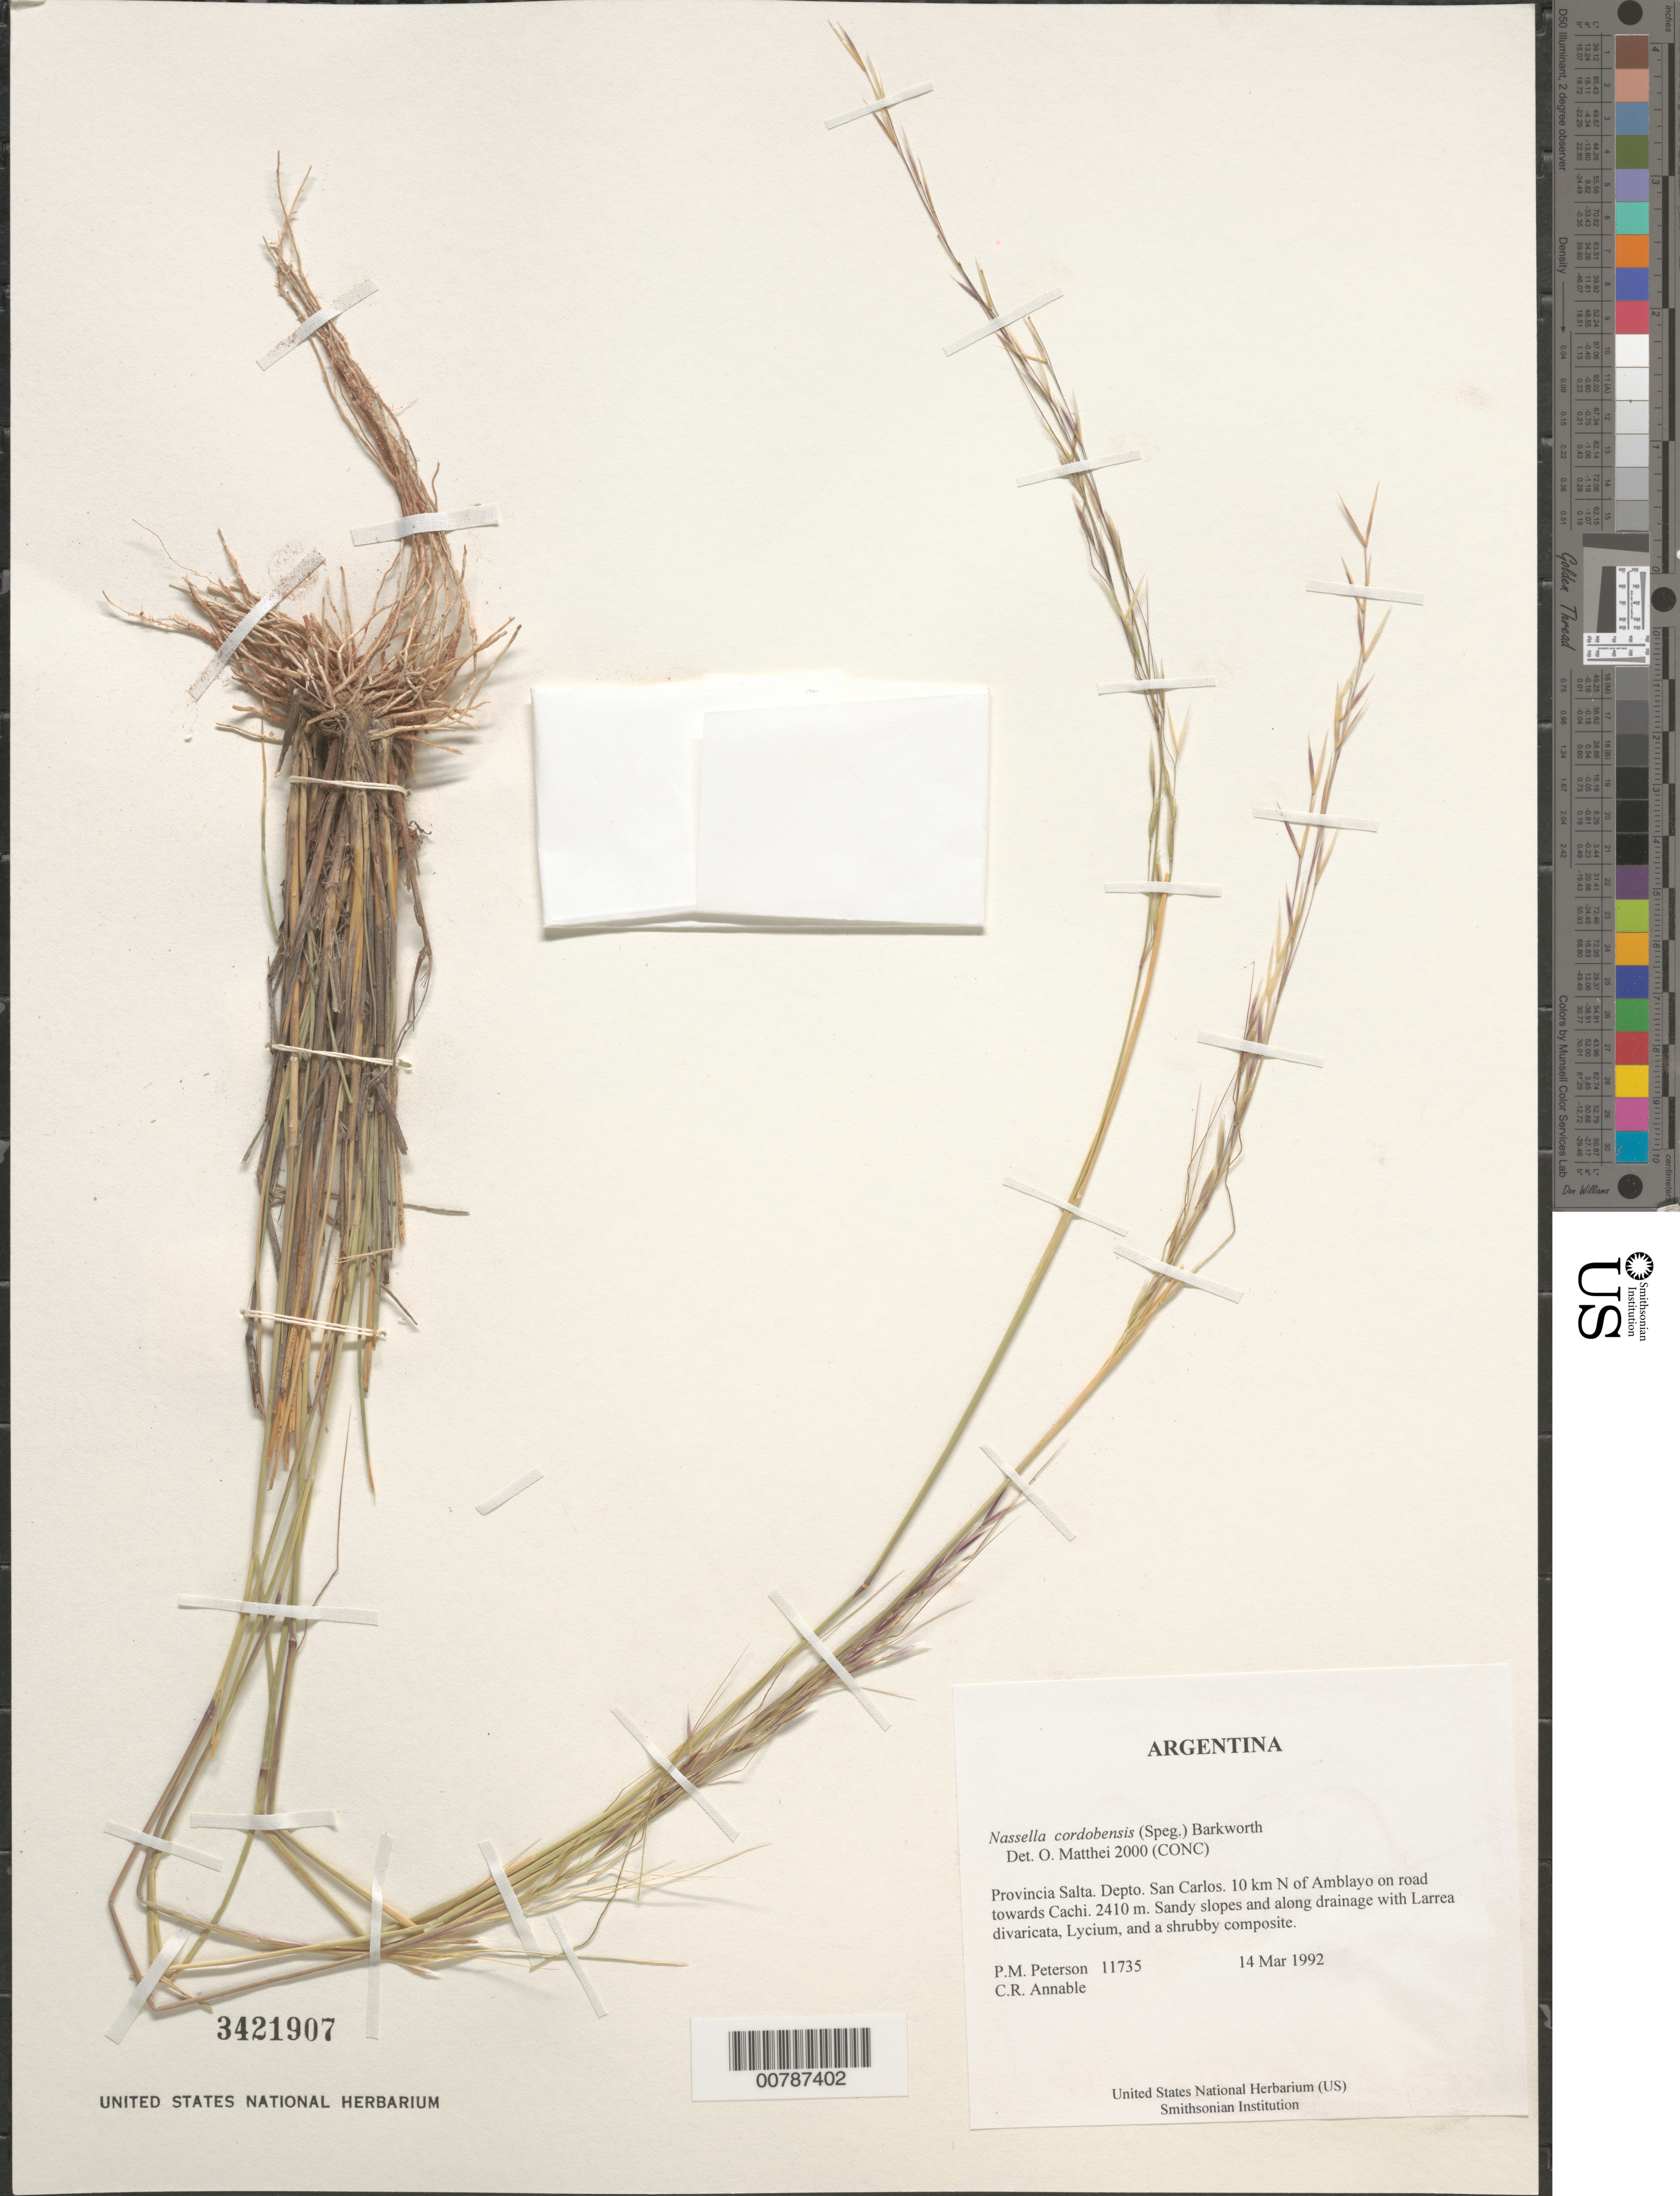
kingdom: Plantae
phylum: Tracheophyta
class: Liliopsida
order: Poales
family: Poaceae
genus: Nassella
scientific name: Nassella cordobensis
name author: (Speg.) Barkworth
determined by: Matthei, O. R.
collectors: P. M. Peterson & C. R. Annable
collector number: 11735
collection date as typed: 14 Mar 1992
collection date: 1992-03-14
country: Argentina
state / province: Salta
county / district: San Carlos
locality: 10 km N of Amblayo on road towards Cachi.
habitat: Sandy slopes and along drainage with Larrea divaricata, Lycium, and a shruby composite.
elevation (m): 2410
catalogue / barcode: US 3421907